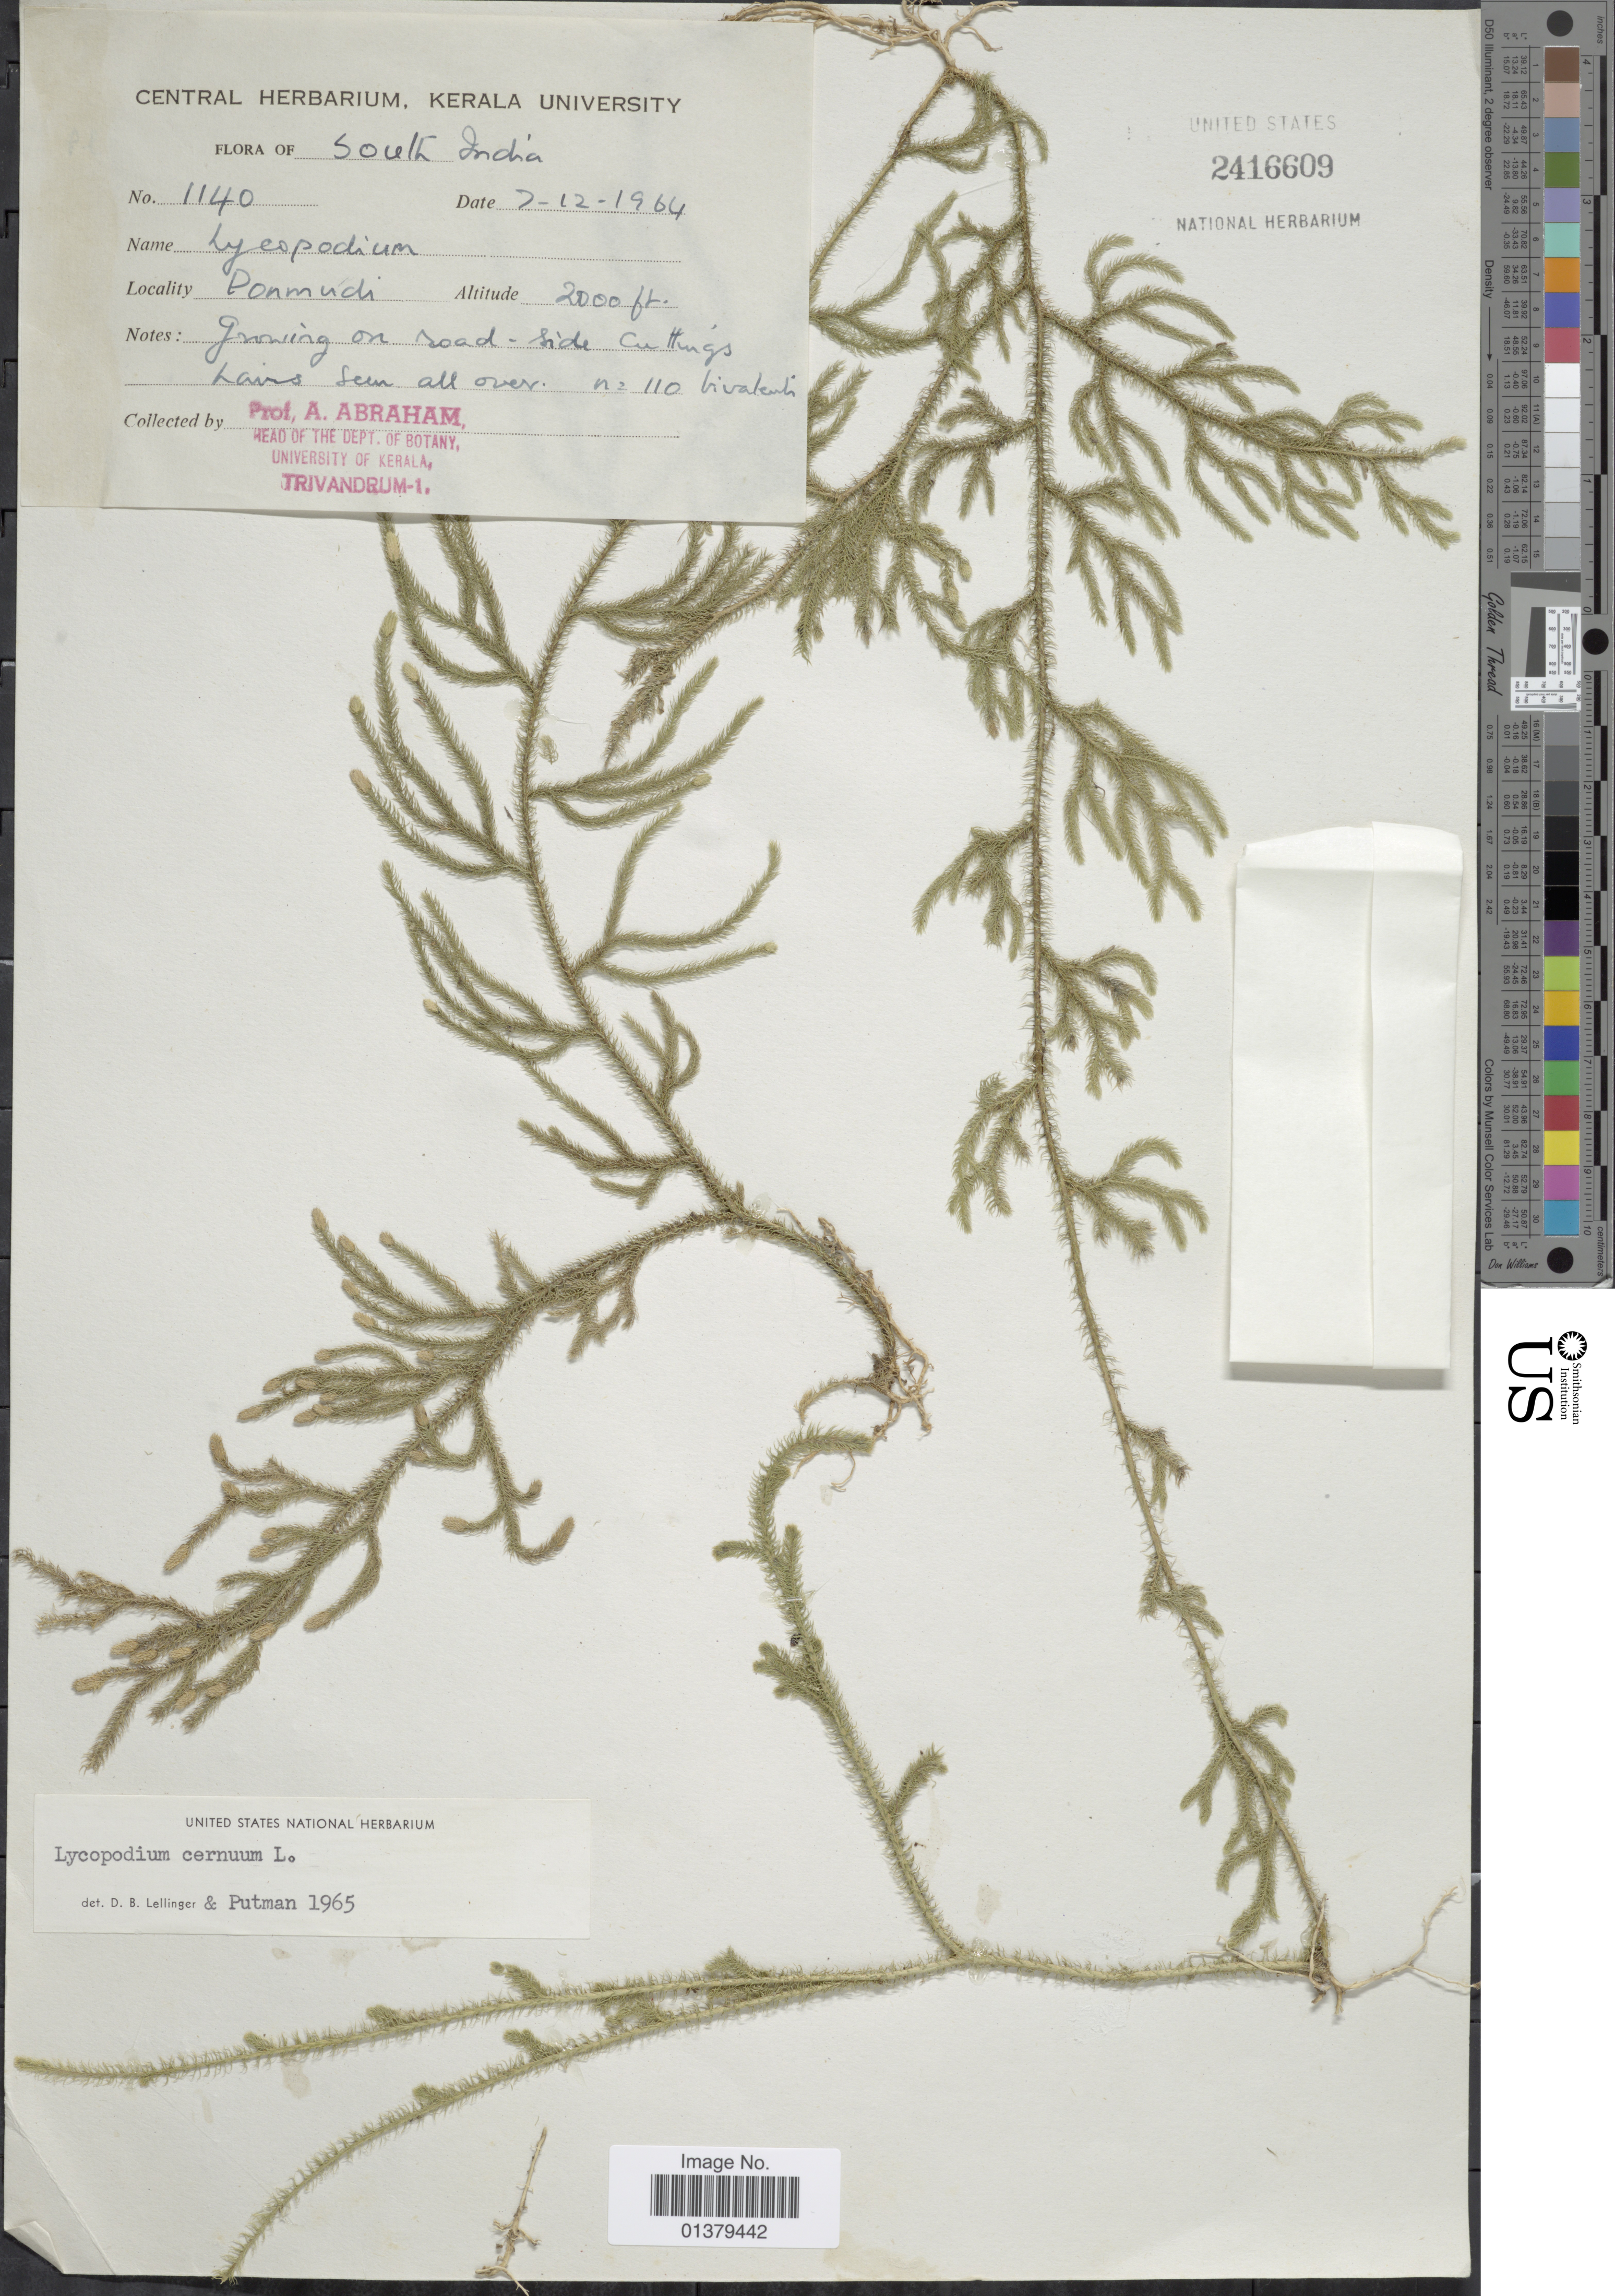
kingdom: Plantae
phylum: Tracheophyta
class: Lycopodiopsida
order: Lycopodiales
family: Lycopodiaceae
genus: Palhinhaea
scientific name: Palhinhaea cernua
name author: (L.) Vasc. & Franco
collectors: A. Abraham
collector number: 1140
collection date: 1964-12-07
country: India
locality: South India, Ponmudi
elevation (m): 610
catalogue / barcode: US 2416609